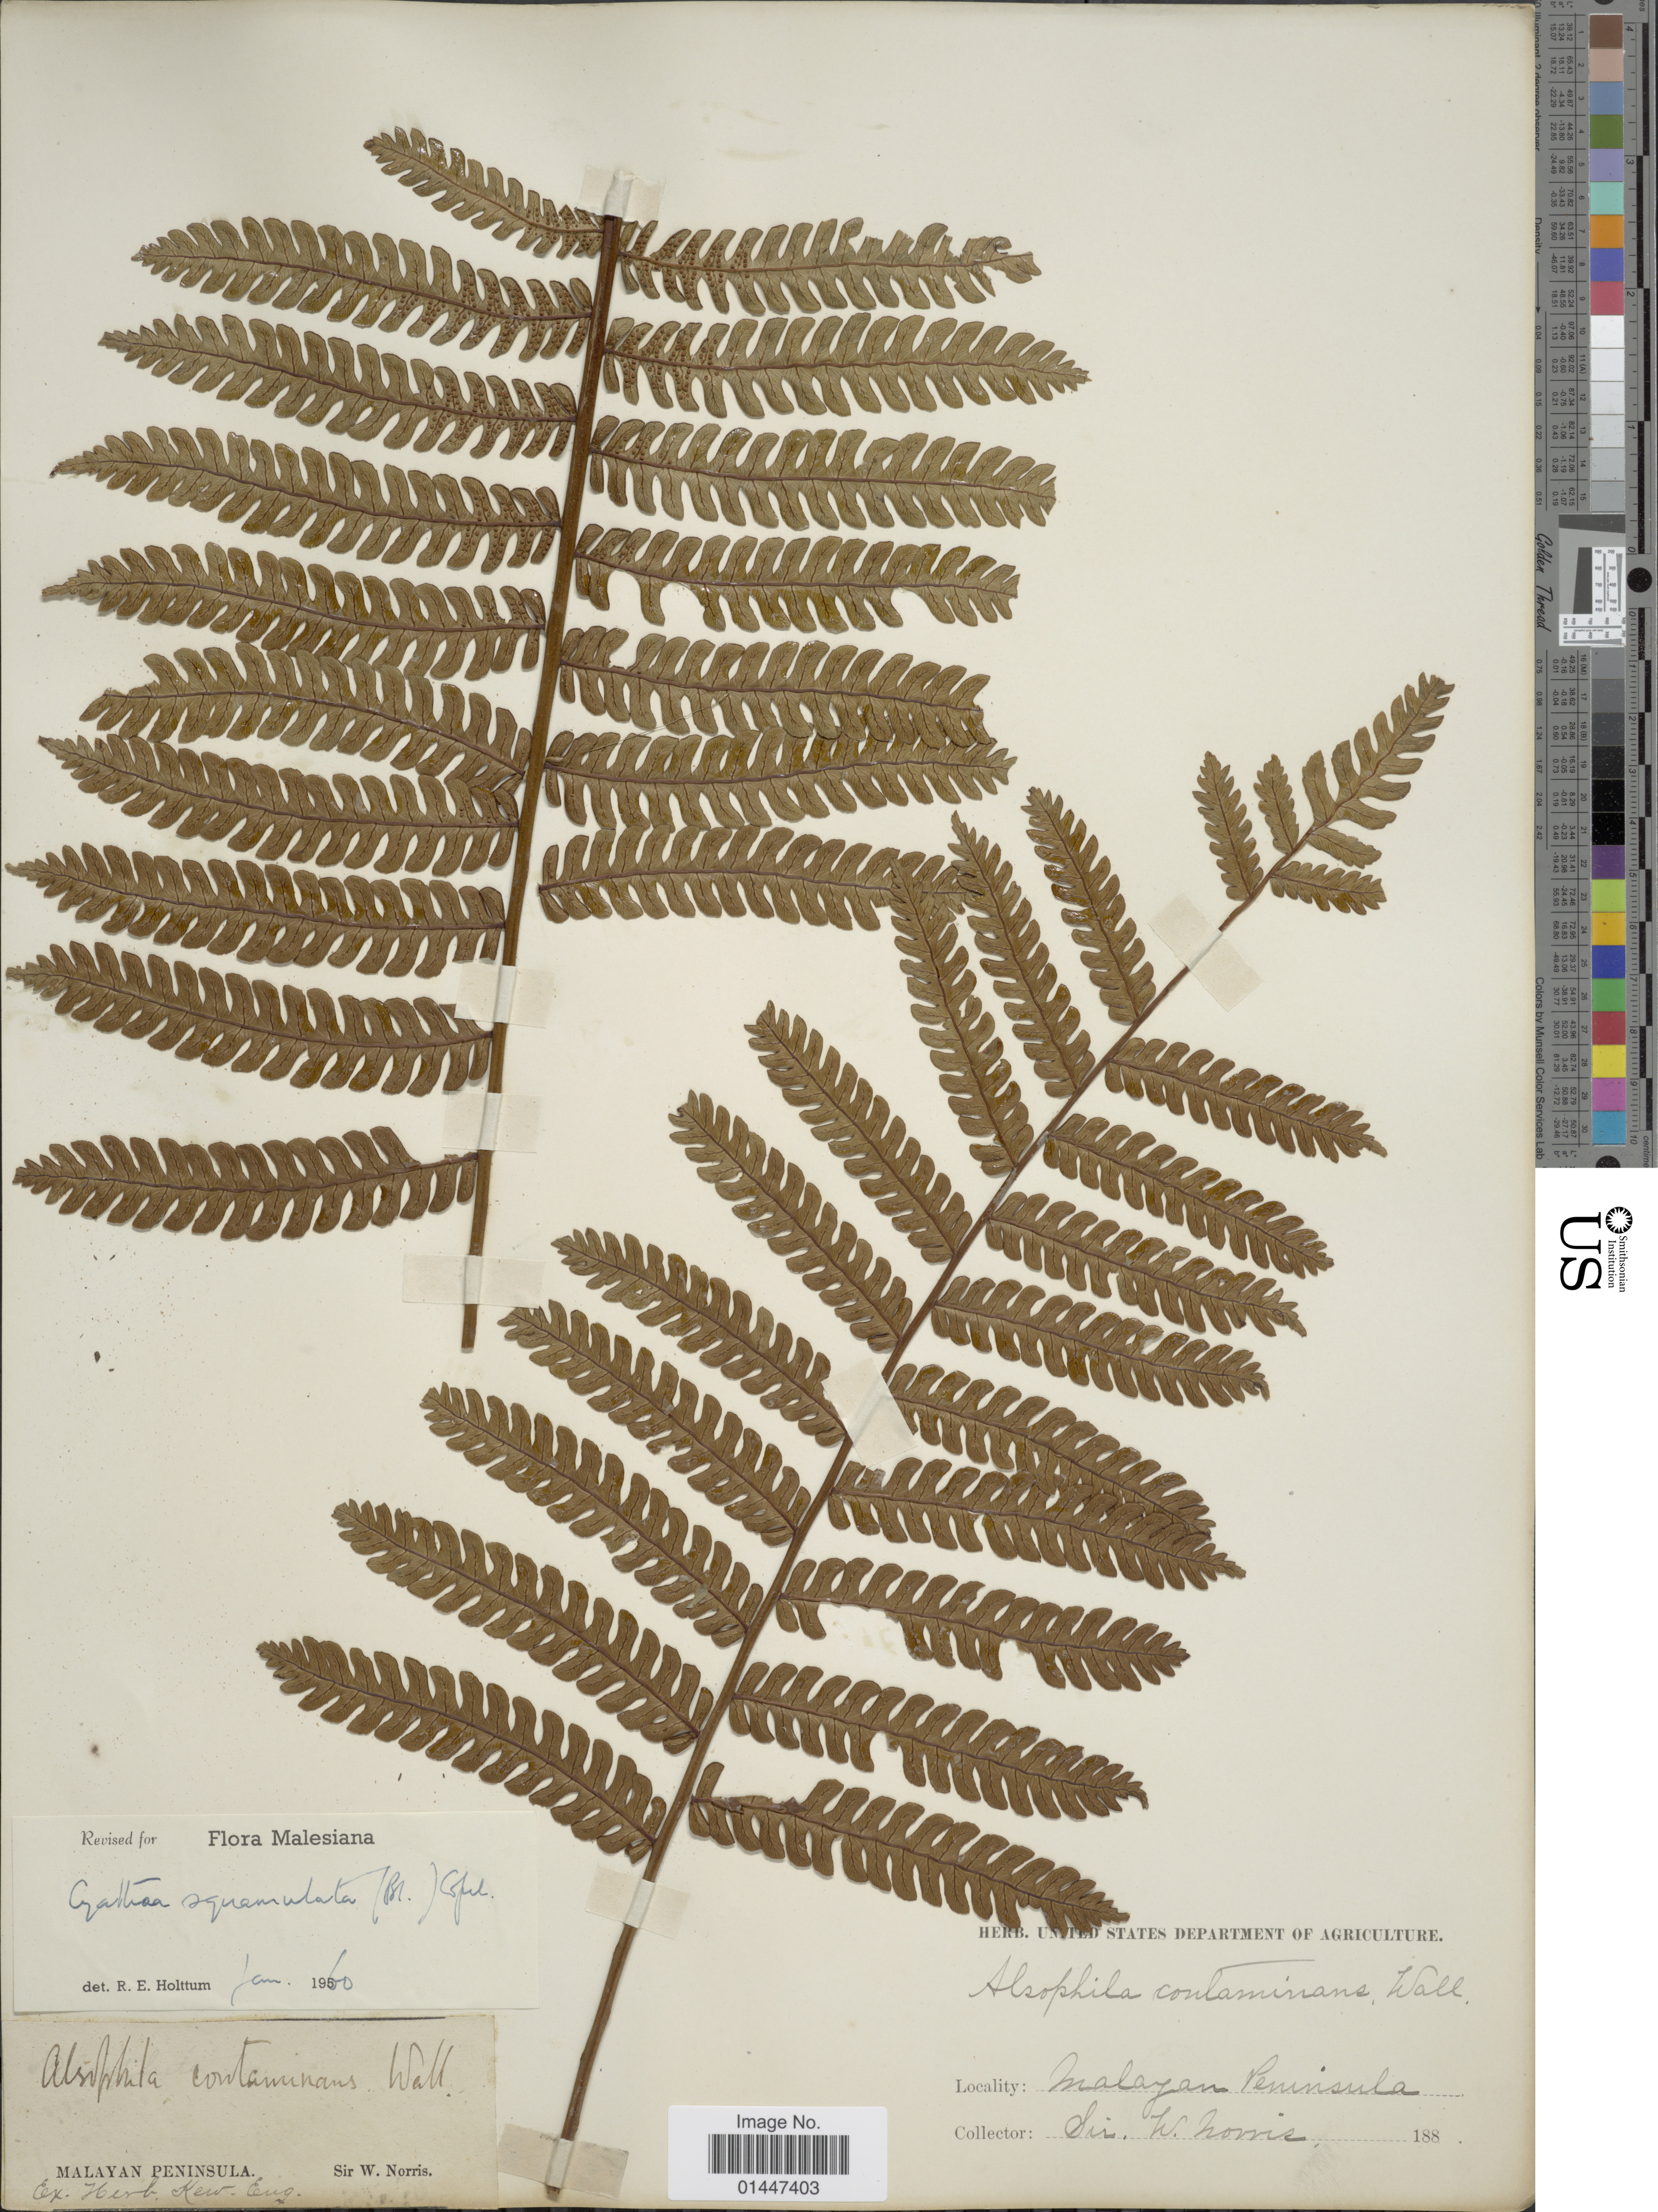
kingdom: Plantae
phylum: Tracheophyta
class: Polypodiopsida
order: Cyatheales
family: Cyatheaceae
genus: Sphaeropteris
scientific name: Sphaeropteris squamulata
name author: (Blume) R.M. Tryon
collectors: W. Norris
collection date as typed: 188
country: Malaysia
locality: Malayan Peninsula.